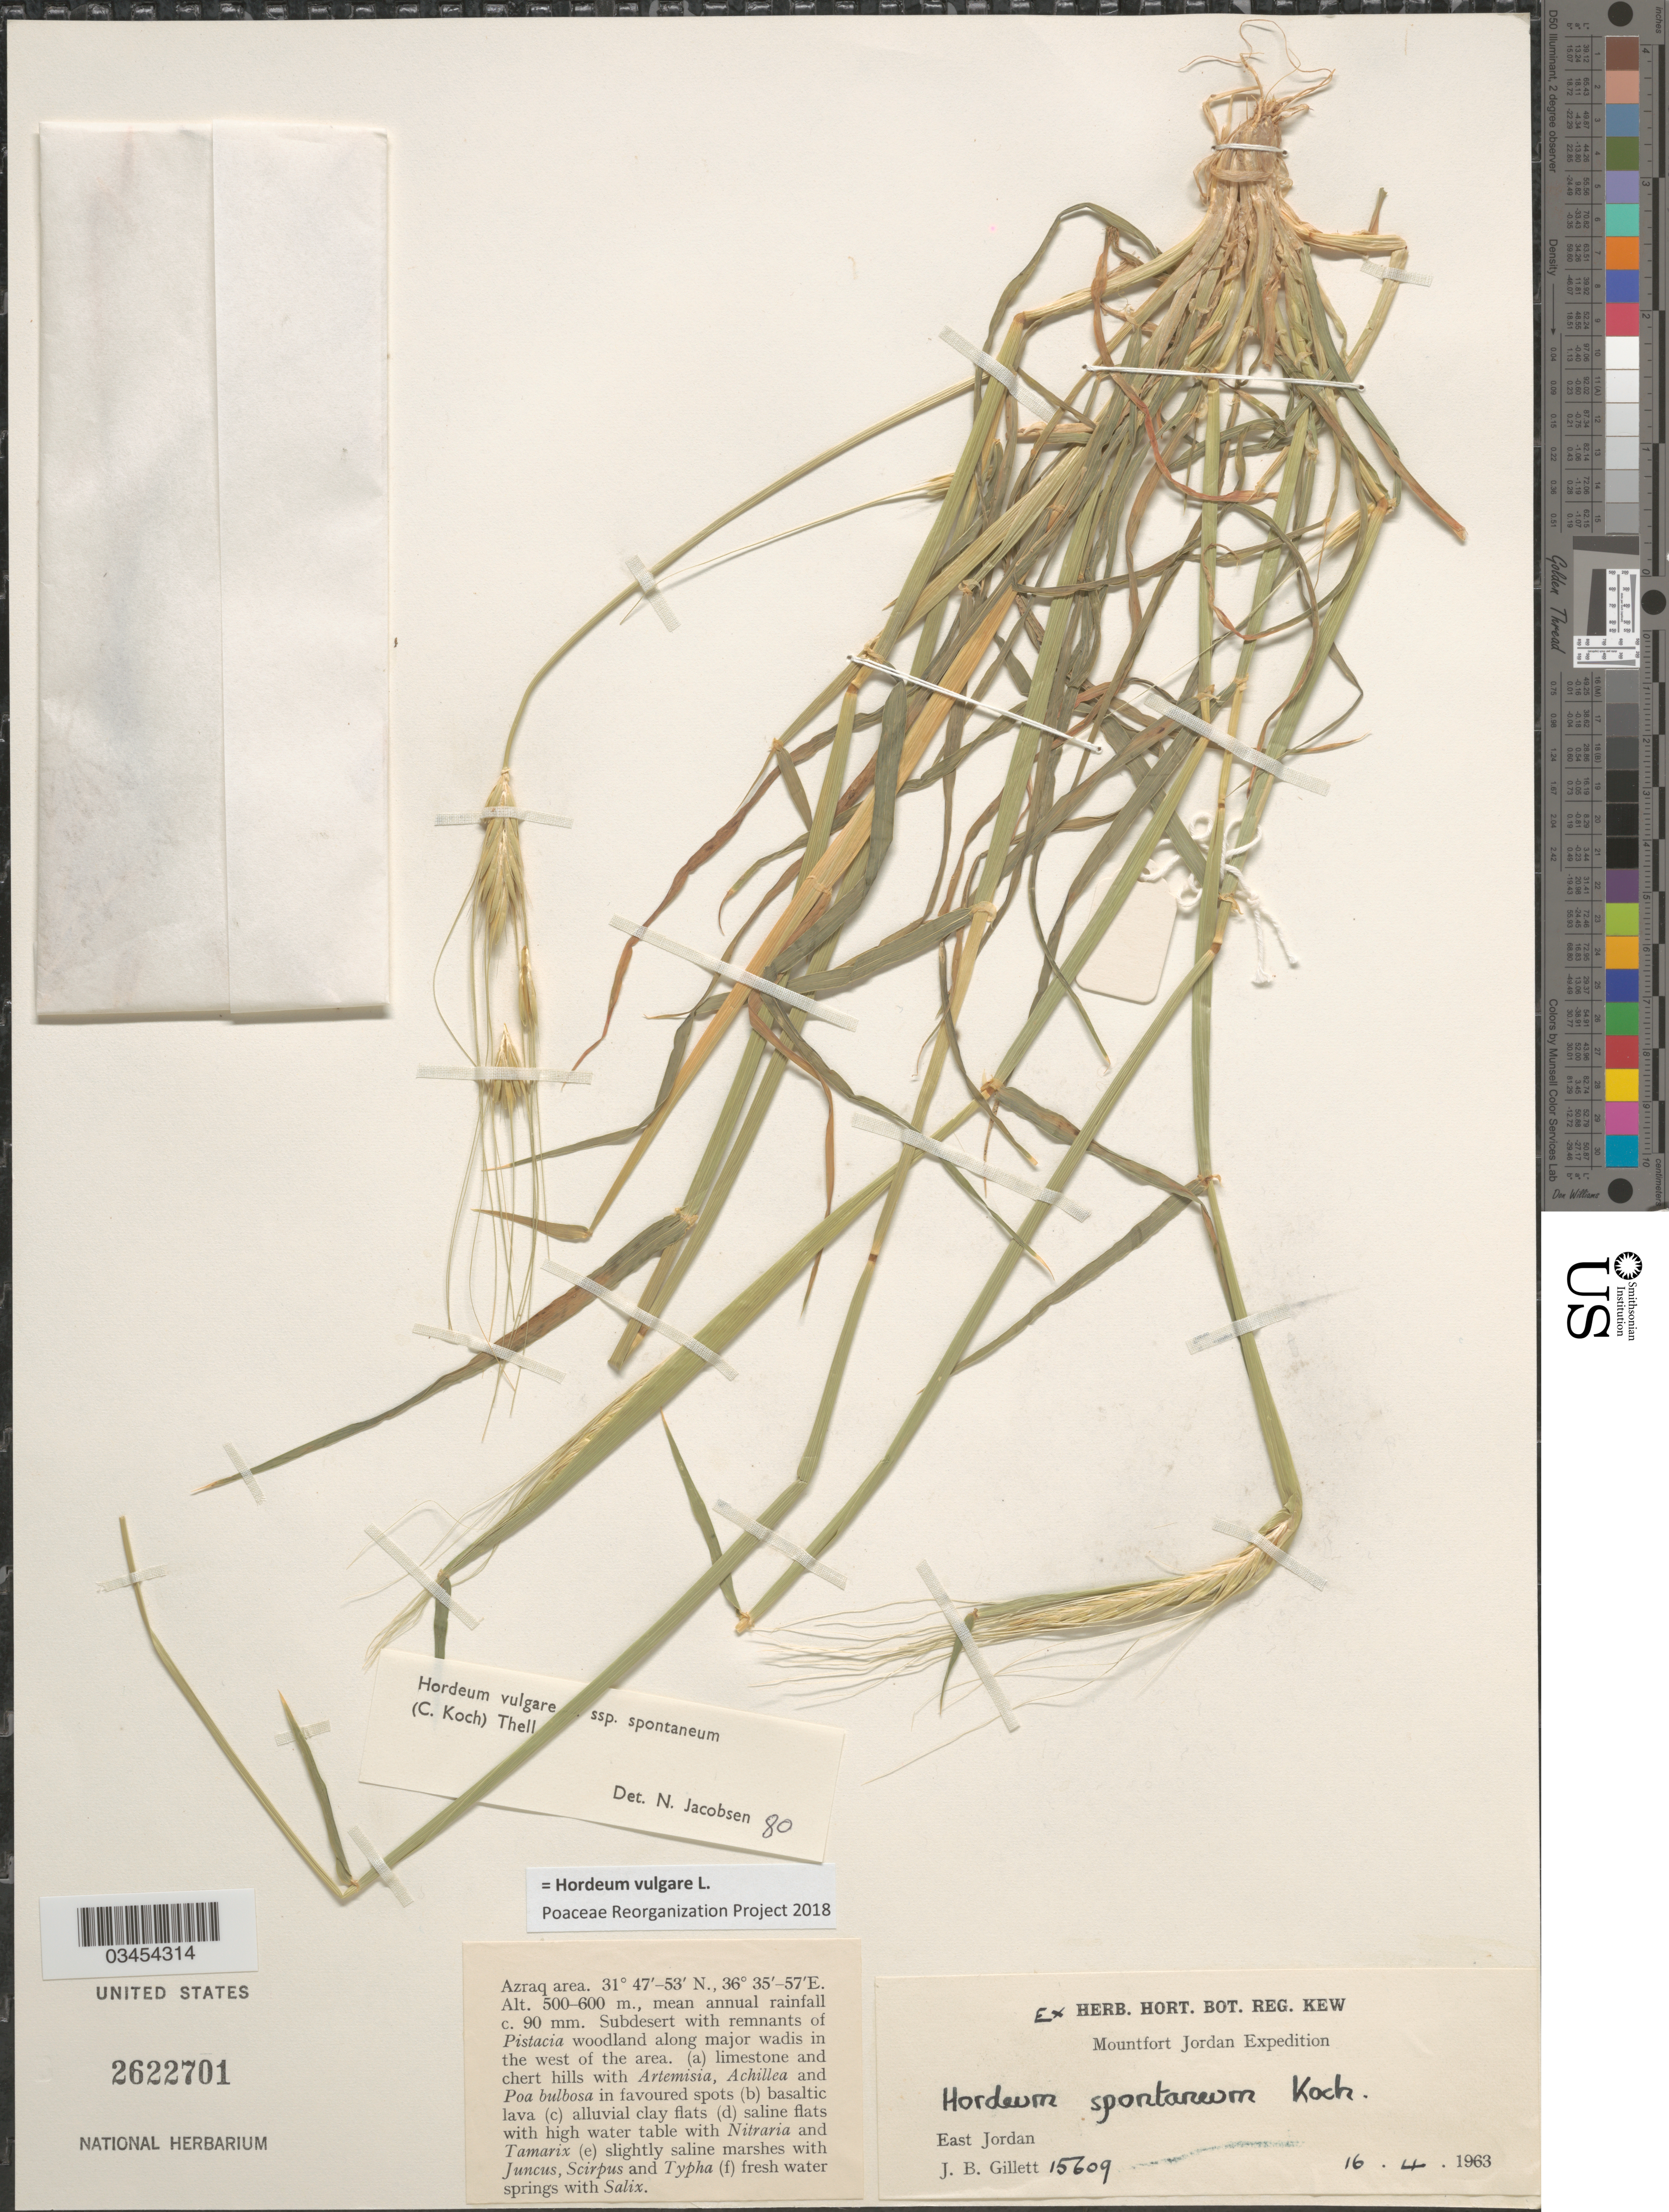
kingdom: Plantae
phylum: Tracheophyta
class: Liliopsida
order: Poales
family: Poaceae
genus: Hordeum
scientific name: Hordeum vulgare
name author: L.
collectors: J. B. Gillett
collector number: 15609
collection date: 1963-04-16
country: Jordan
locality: Azraq area. Mountfort Jordan Expedition. East Jordan.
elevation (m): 500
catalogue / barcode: US 2622701